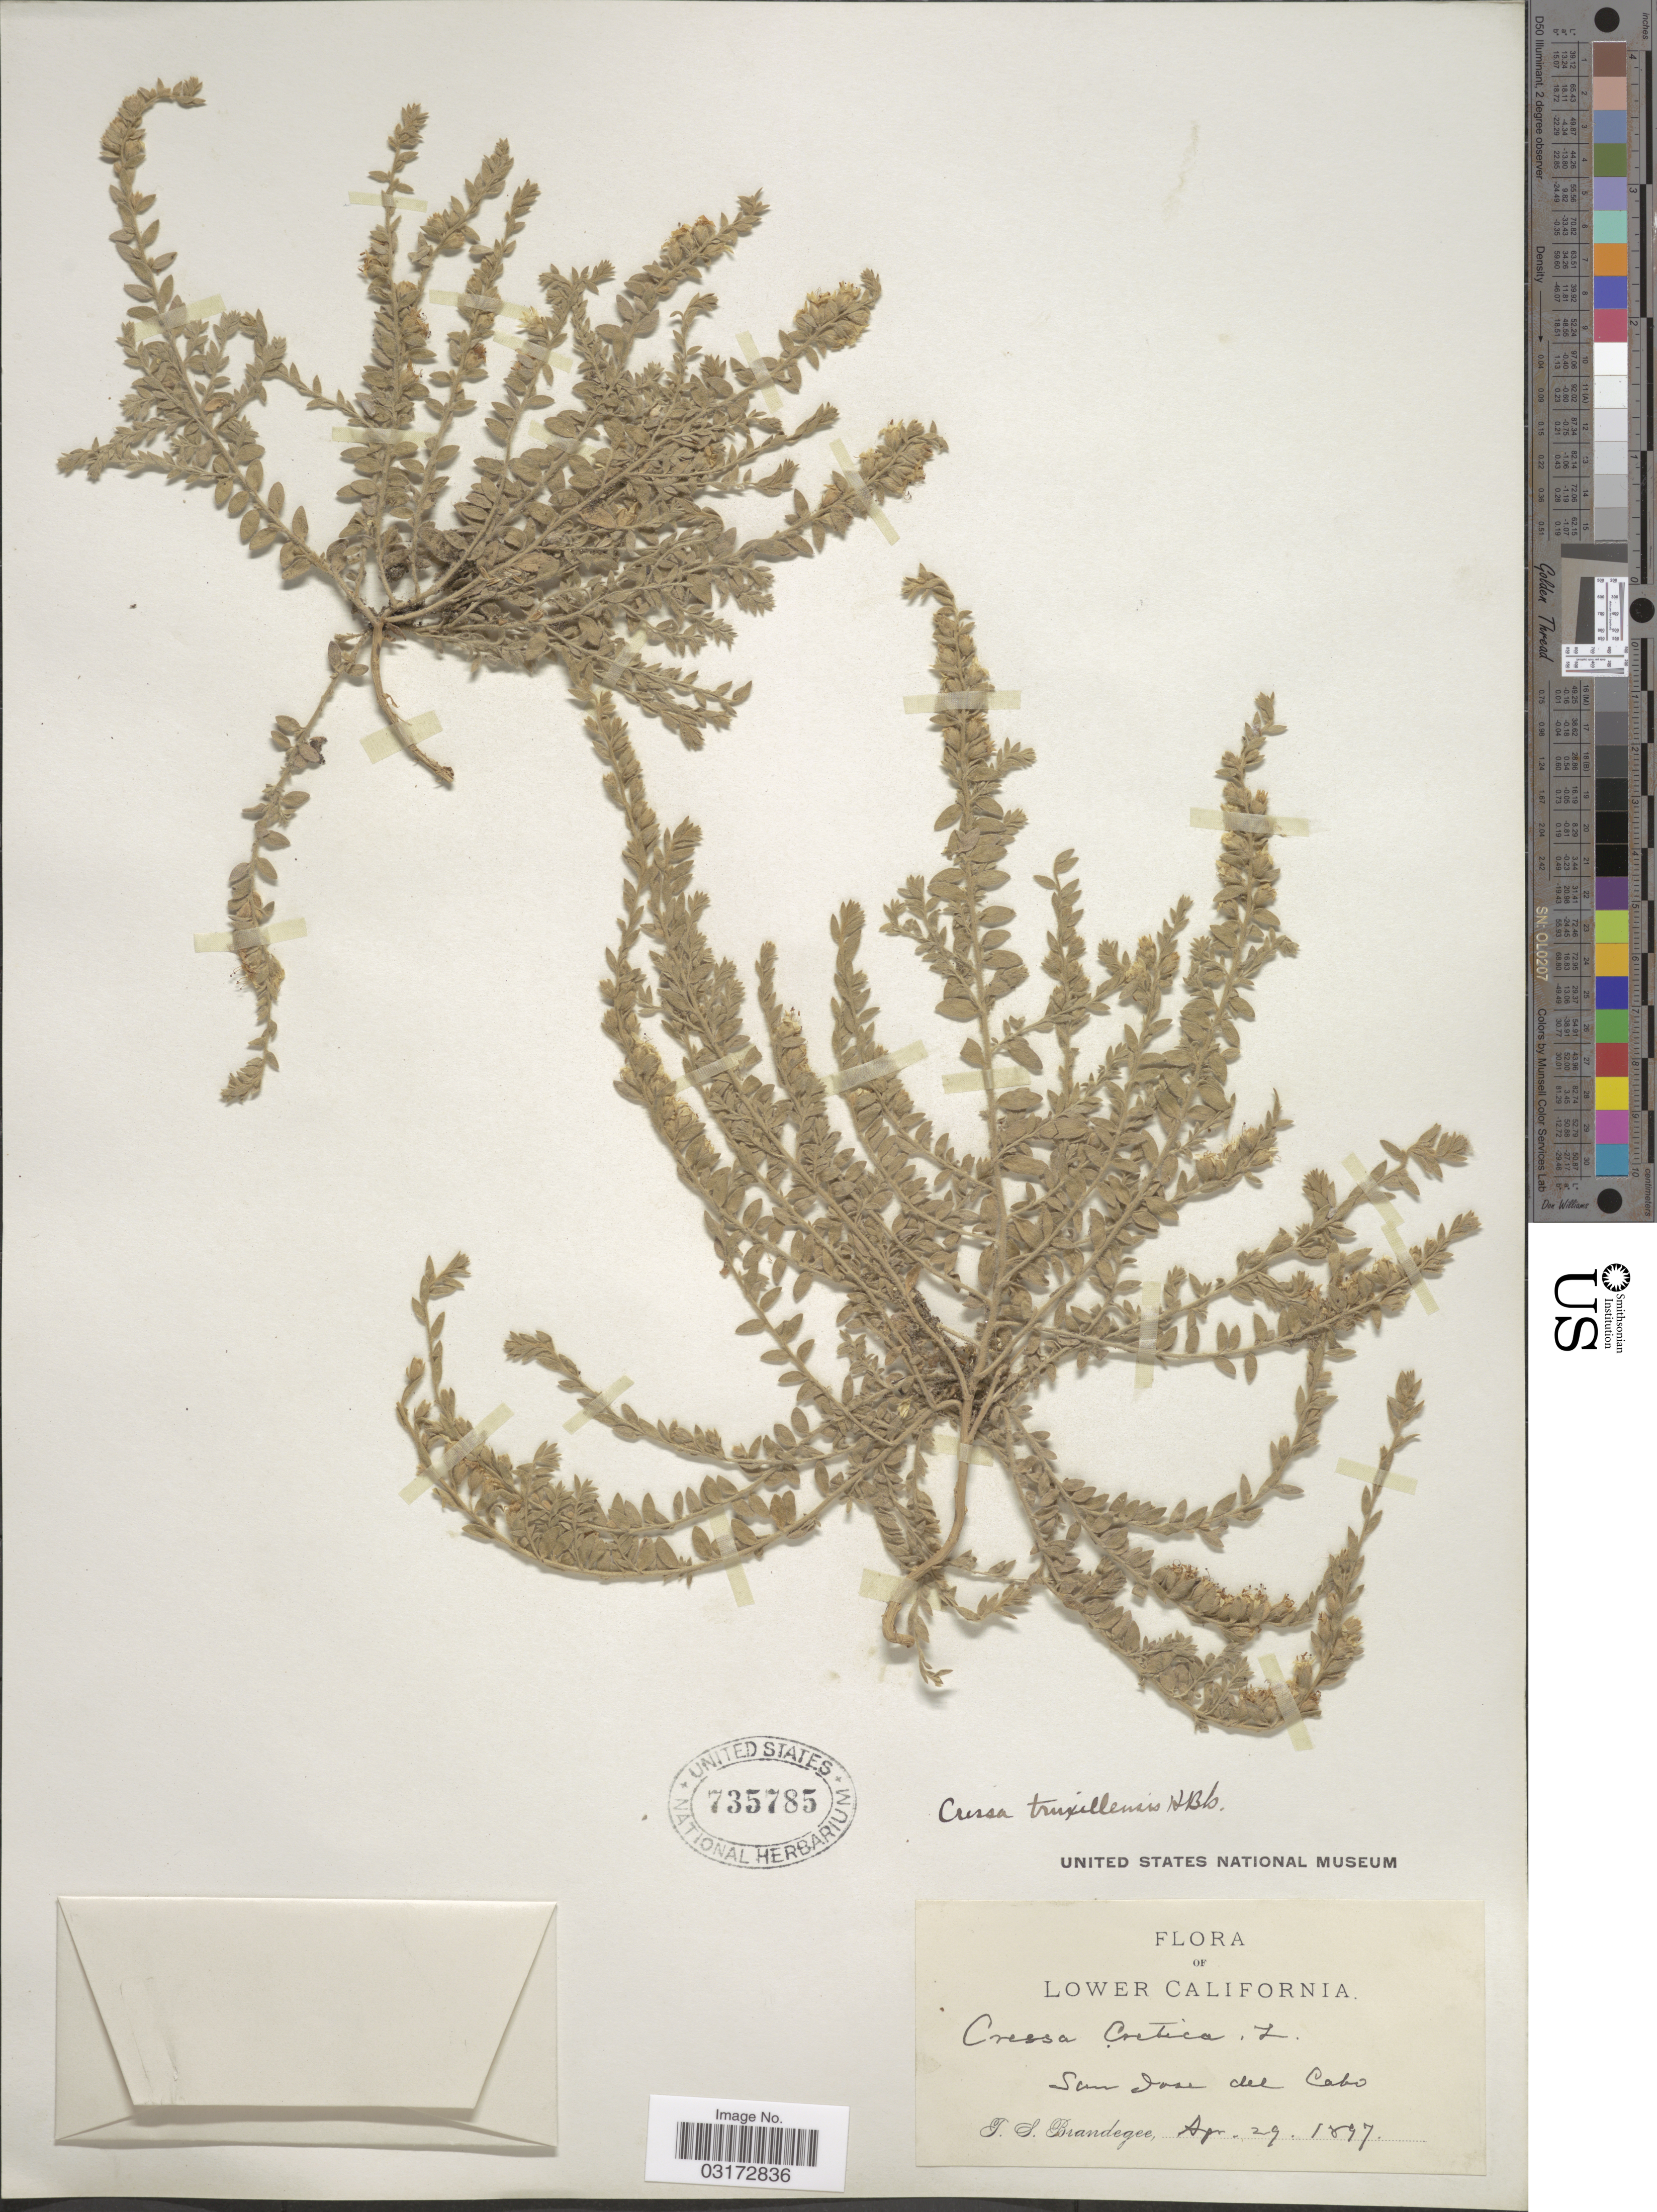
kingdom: Plantae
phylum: Tracheophyta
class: Magnoliopsida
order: Solanales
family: Convolvulaceae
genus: Cressa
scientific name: Cressa truxillensis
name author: Kunth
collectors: T. S. Brandegee (herbarium)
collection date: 1897-04-29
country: Mexico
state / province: Baja California Sur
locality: San Jose del Cabo.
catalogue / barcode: US 735785